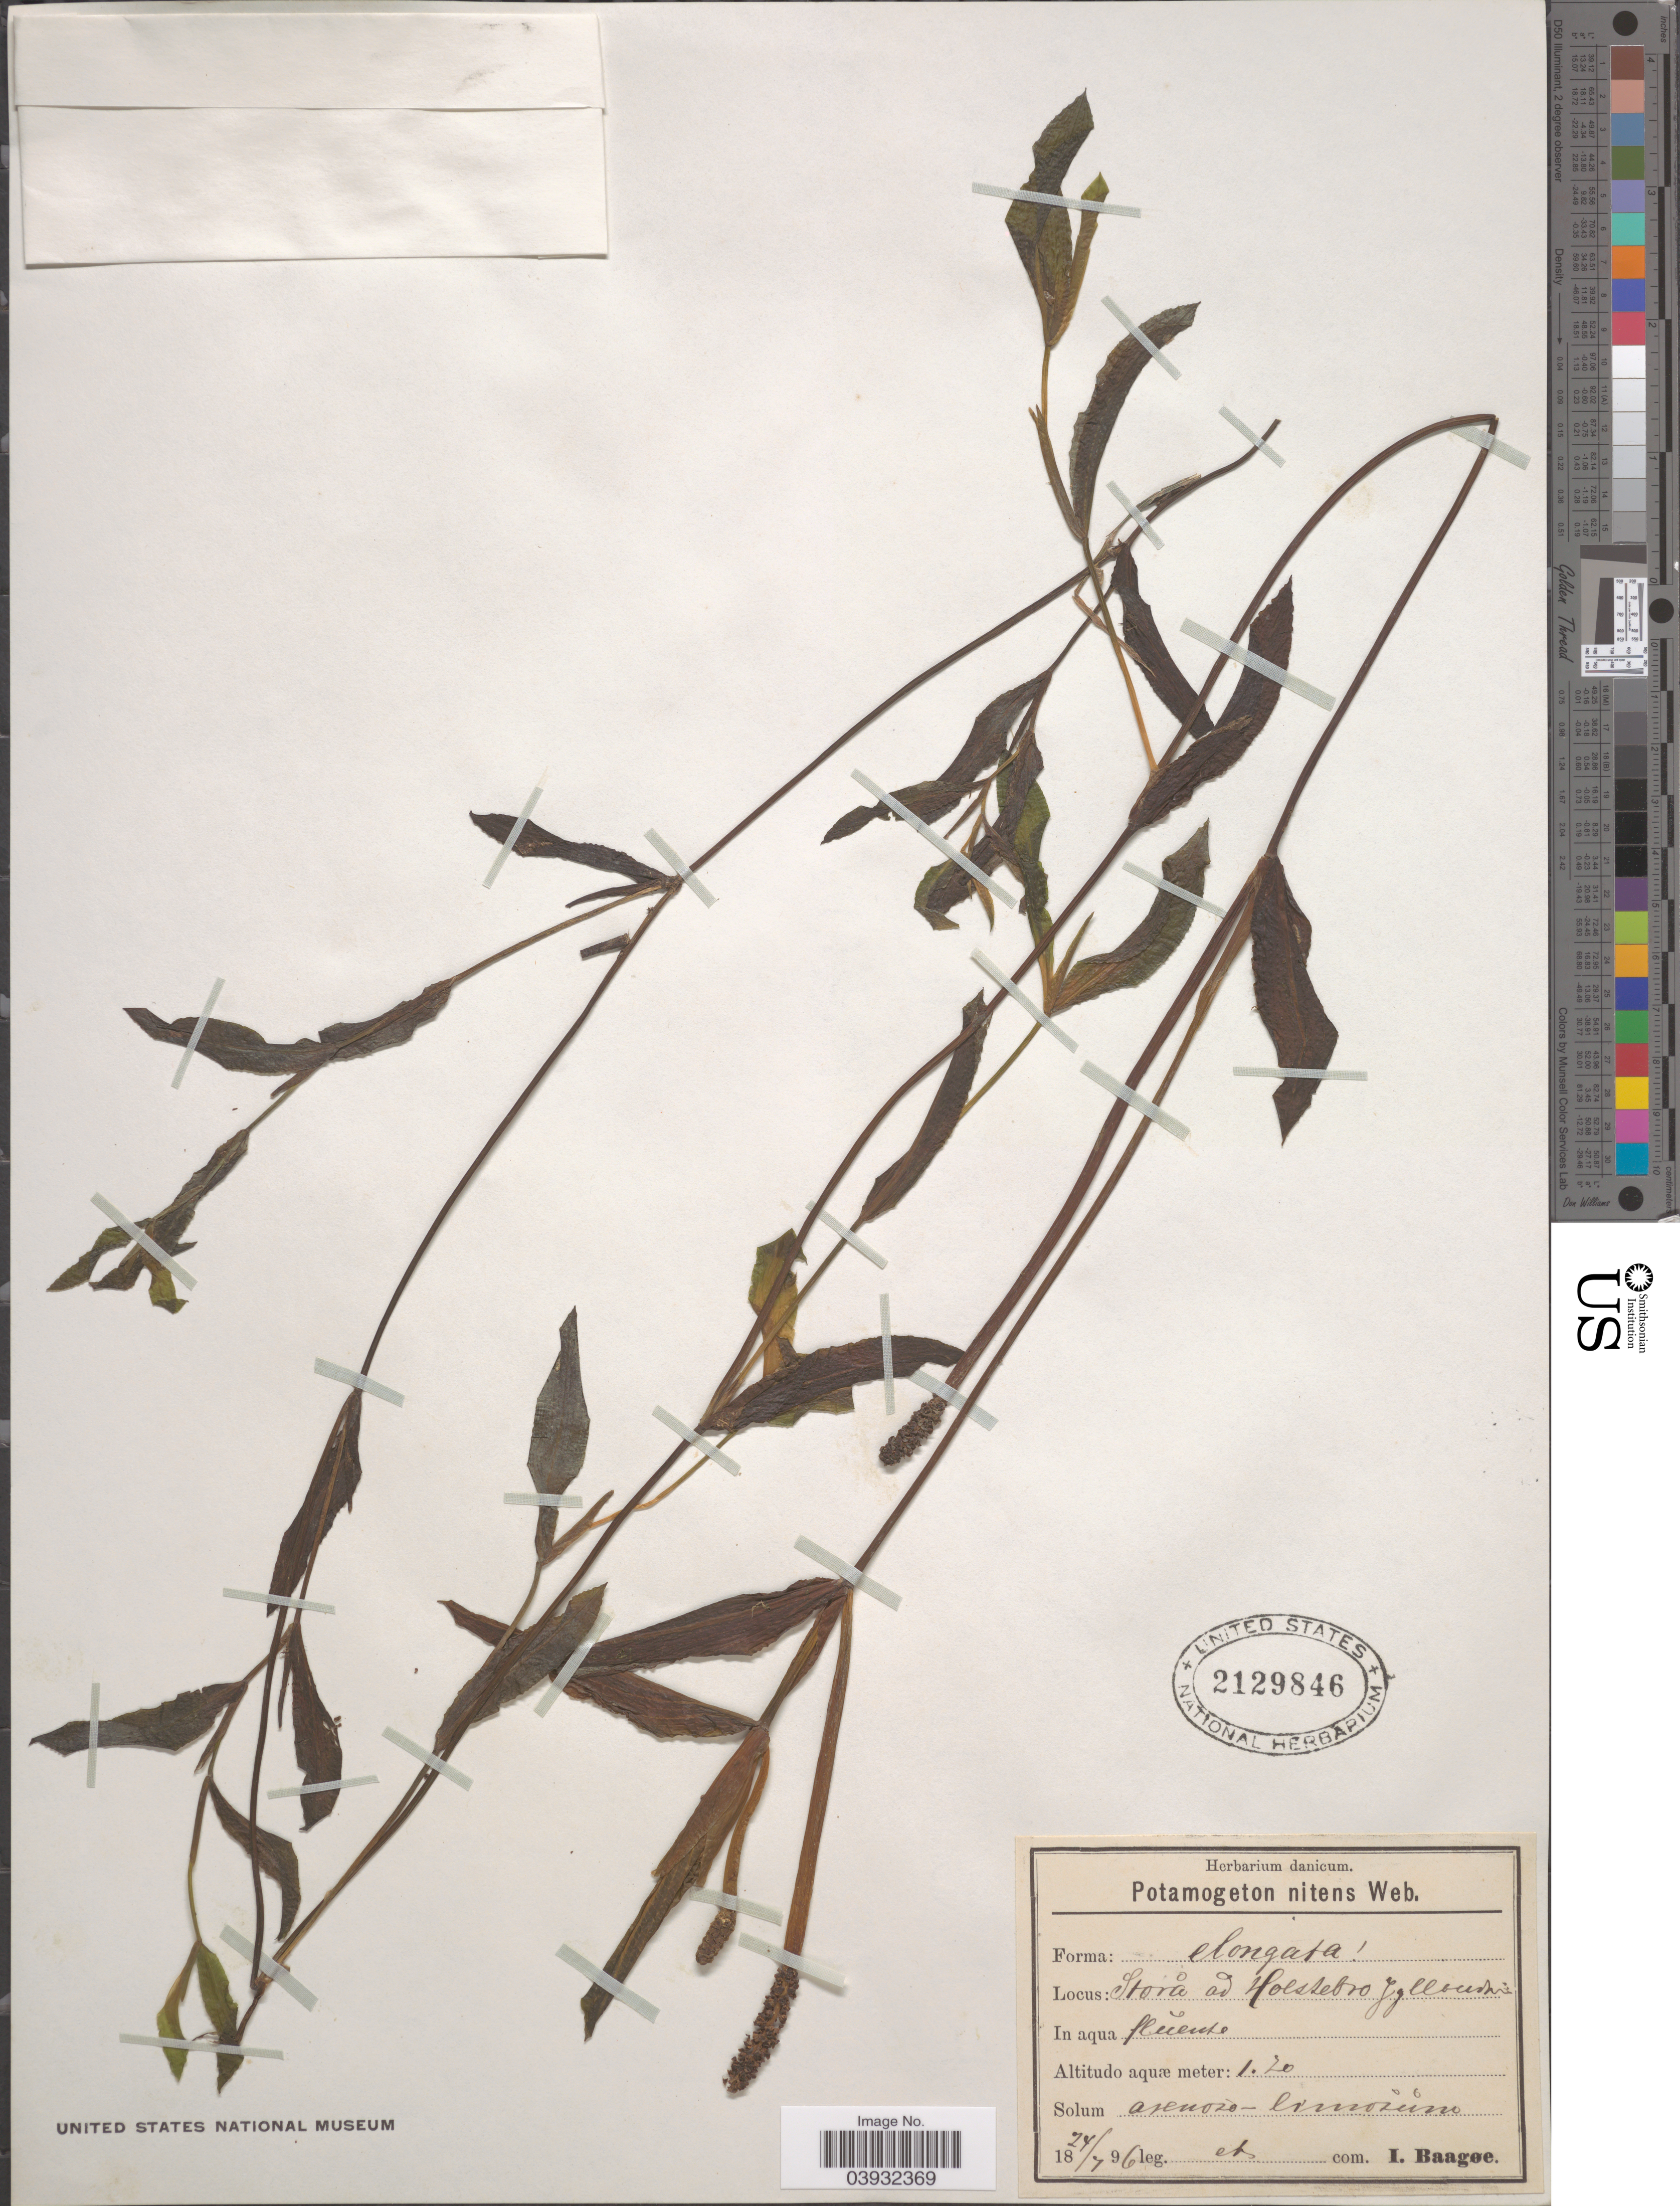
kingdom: Plantae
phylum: Tracheophyta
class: Liliopsida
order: Alismatales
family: Potamogetonaceae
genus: Potamogeton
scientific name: Potamogeton nitens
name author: Willd. ex Cham. & Schltdl.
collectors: I. Baagøe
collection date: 1896-07-24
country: Denmark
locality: Storå ad Holssebro Jyllandia.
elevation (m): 1.2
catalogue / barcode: US 2129846